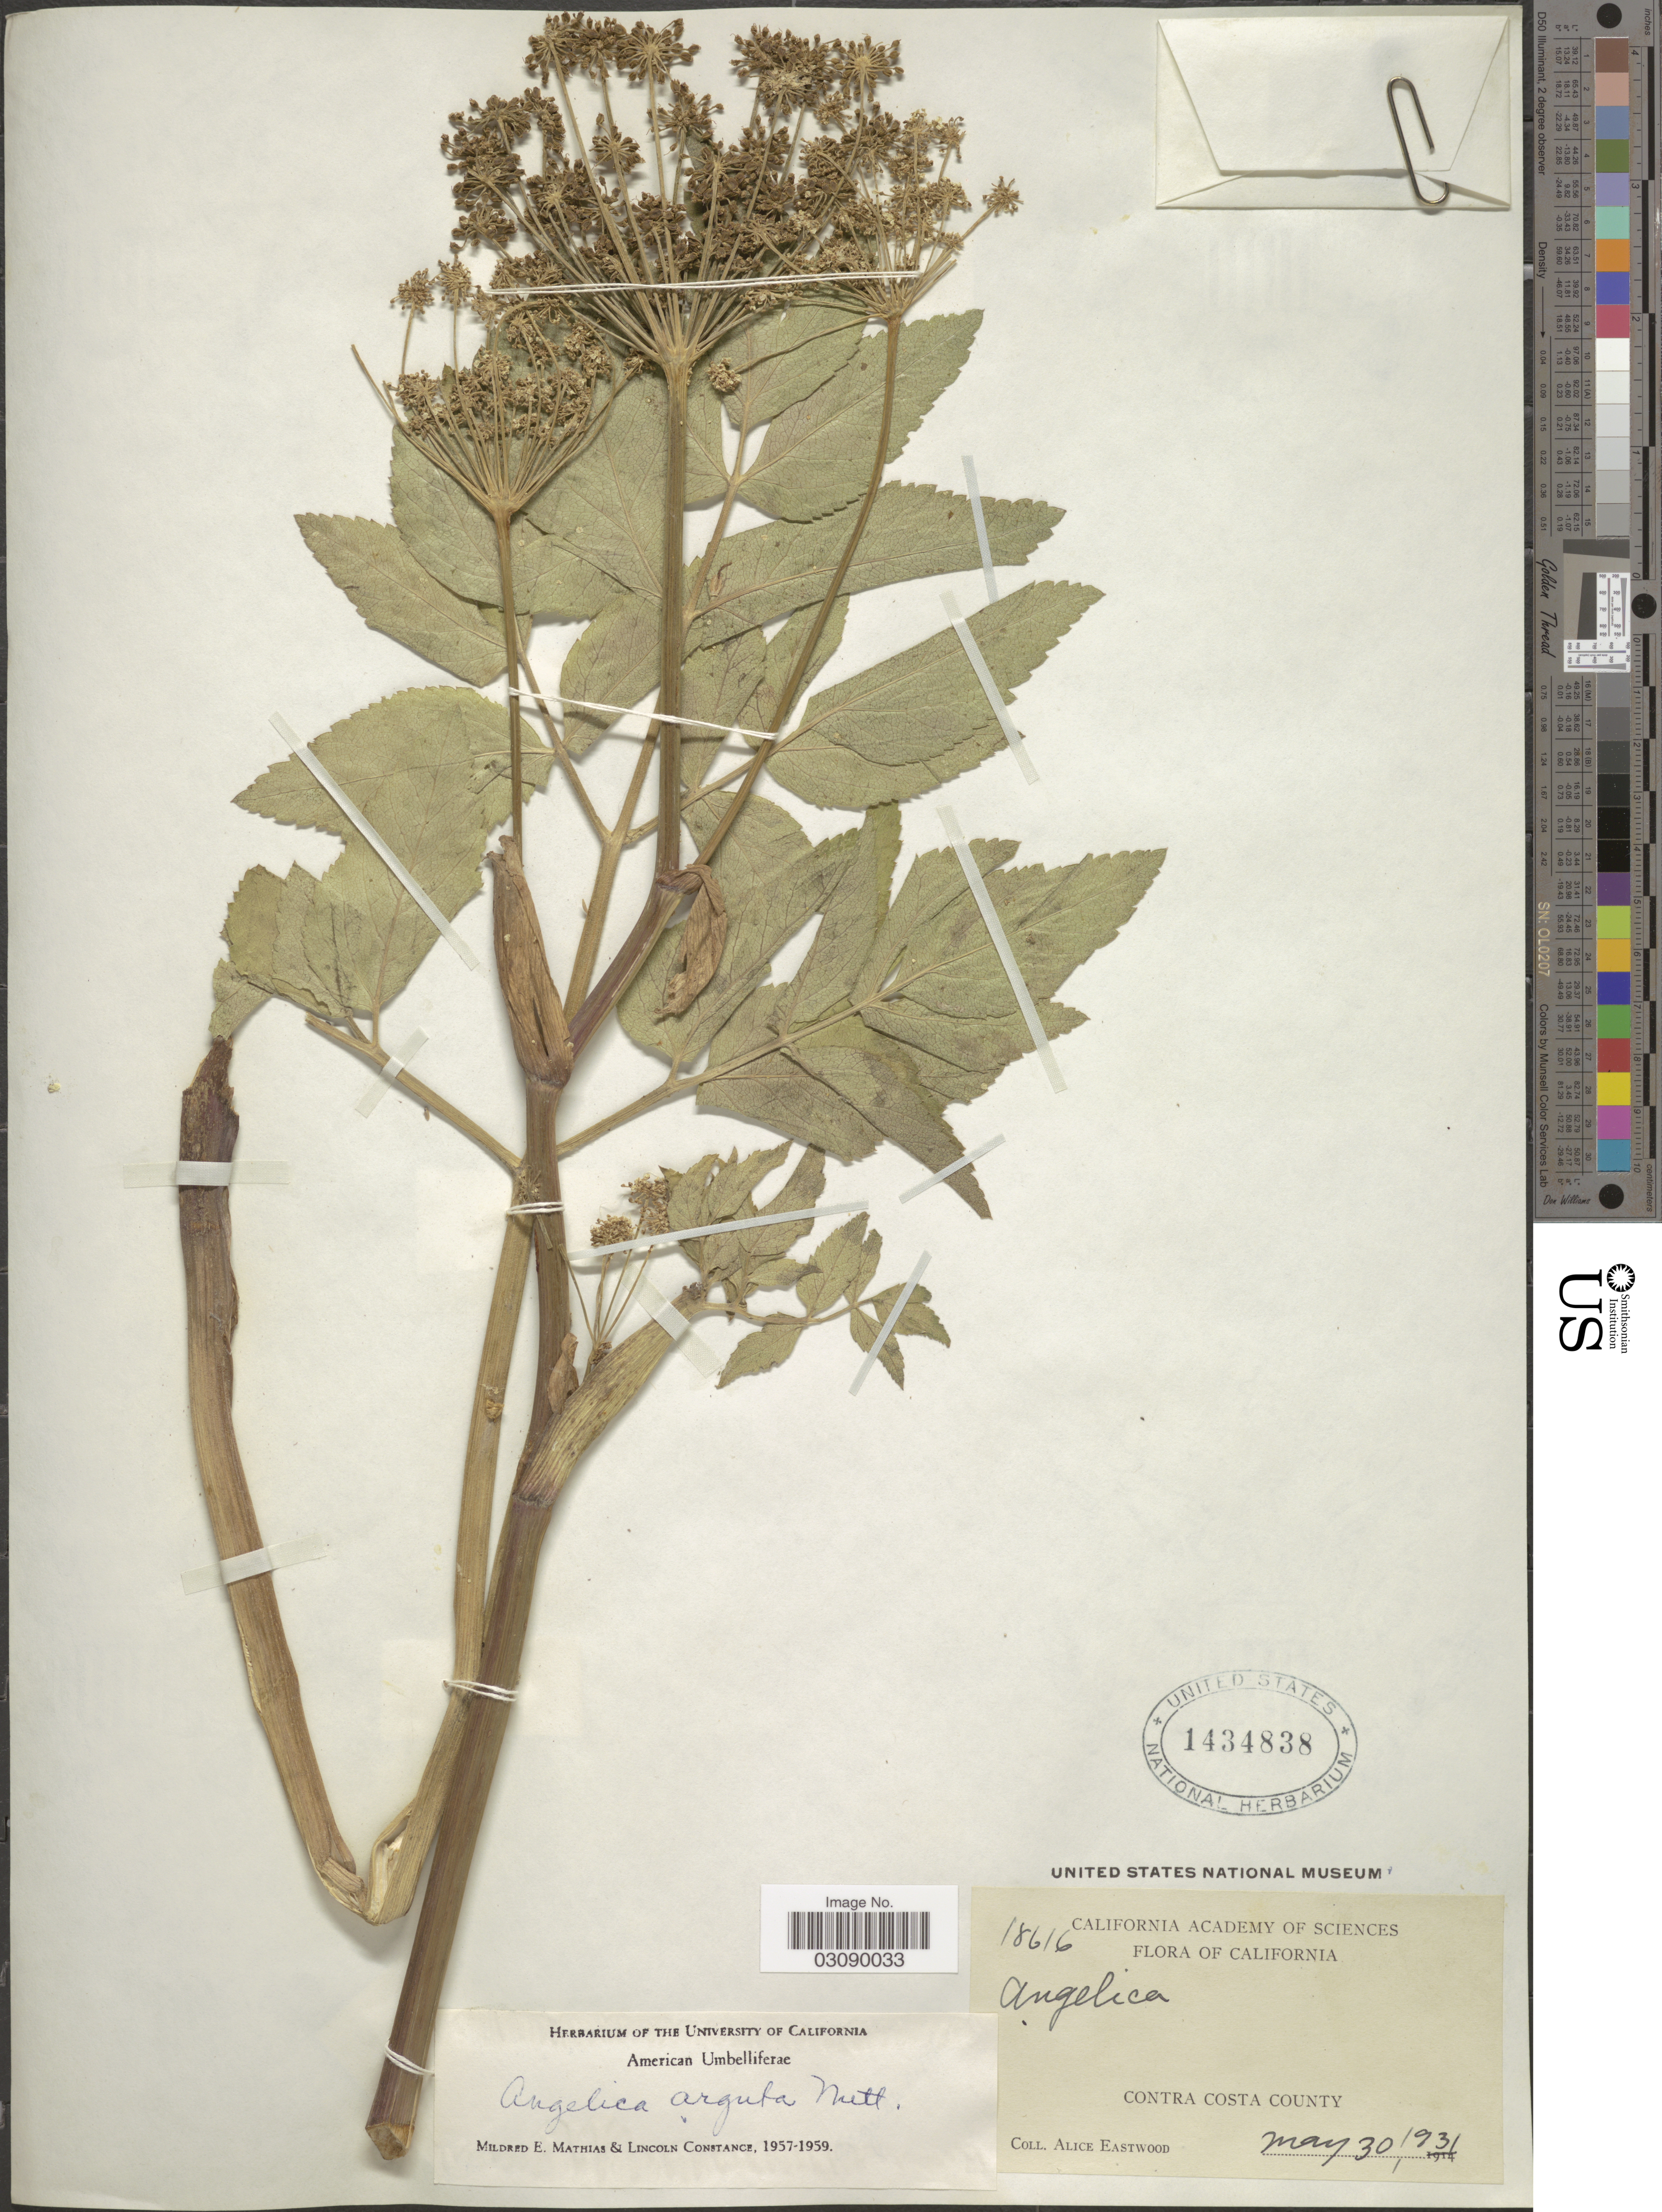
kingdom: Plantae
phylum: Tracheophyta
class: Magnoliopsida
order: Apiales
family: Apiaceae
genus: Angelica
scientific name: Angelica arguta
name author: Nutt.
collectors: A. Eastwood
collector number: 18616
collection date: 1931-05-30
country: United States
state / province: California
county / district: Contra Costa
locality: Contra Costa County.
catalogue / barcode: US 1434838